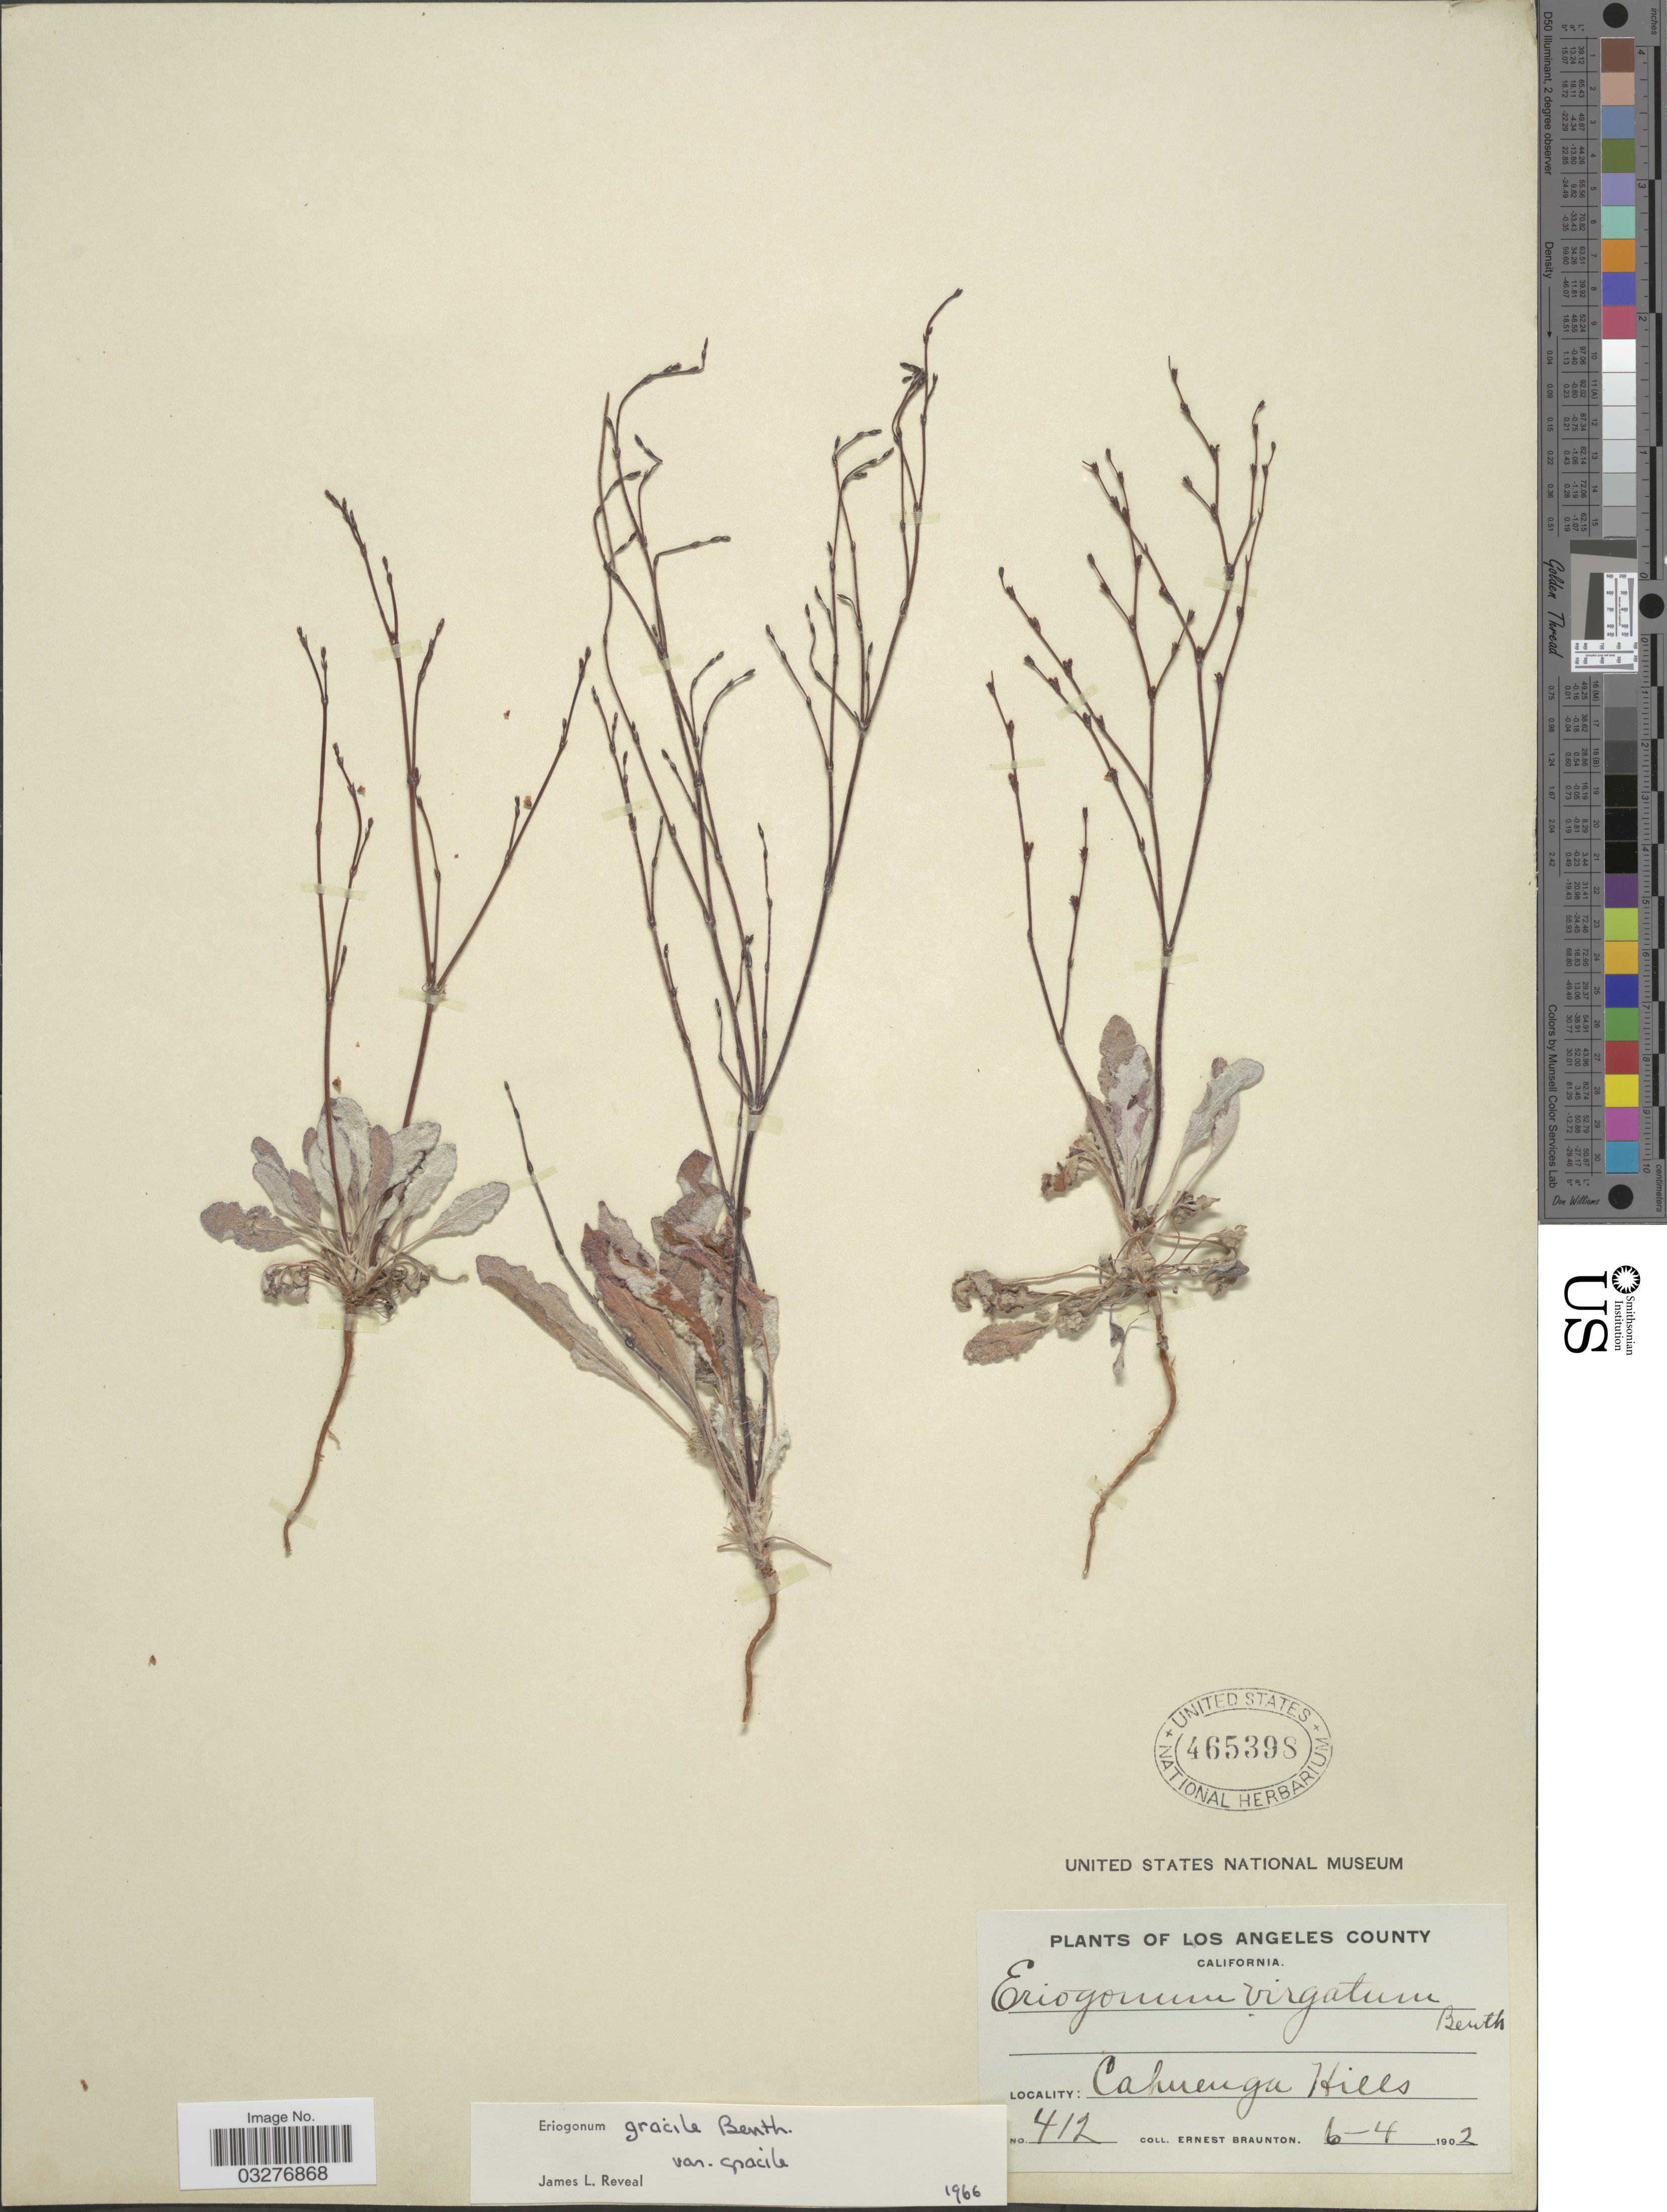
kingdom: Plantae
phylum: Tracheophyta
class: Magnoliopsida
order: Caryophyllales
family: Polygonaceae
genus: Eriogonum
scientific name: Eriogonum gracile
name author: Benth.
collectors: E. Braunton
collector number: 412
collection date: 1902-06-04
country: United States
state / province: California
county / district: Los Angeles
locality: Los Angeles County. Cahuenga Hills.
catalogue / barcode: US 465398